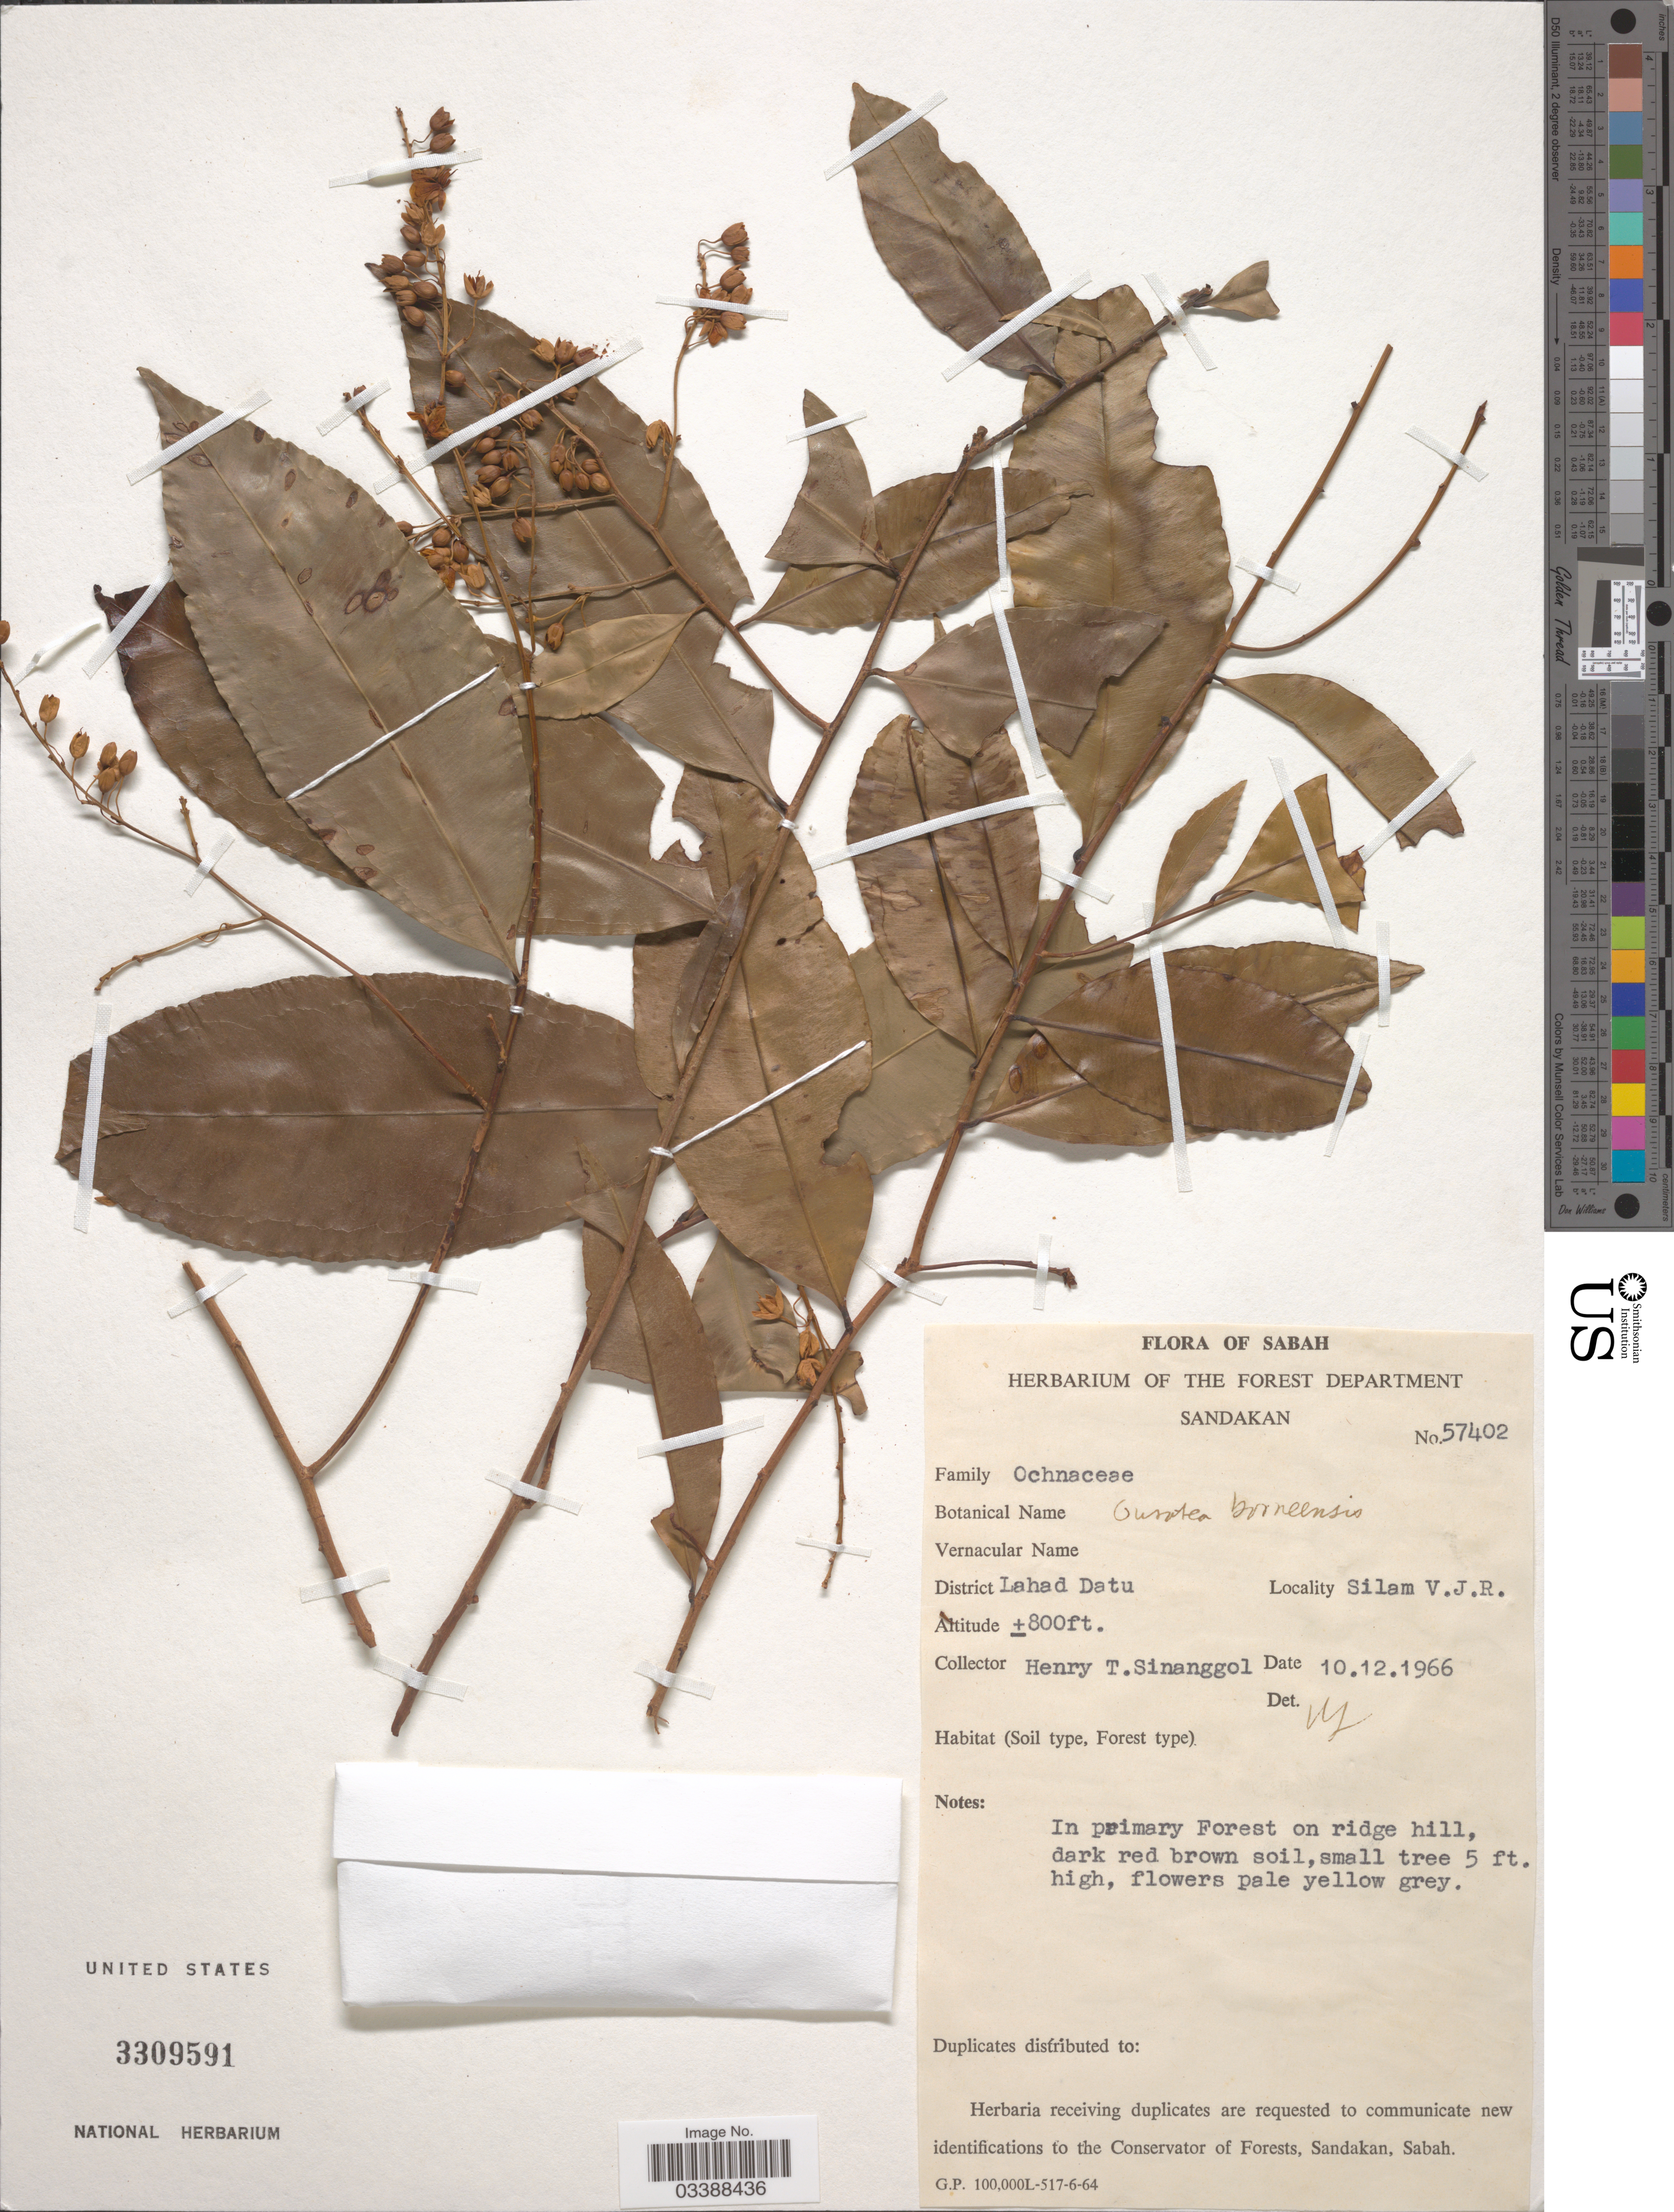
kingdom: Plantae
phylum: Tracheophyta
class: Magnoliopsida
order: Malpighiales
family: Ochnaceae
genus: Ouratea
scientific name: Ouratea borneensis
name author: Bartell.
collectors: H. Sinanggol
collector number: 57402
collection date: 1966-12-10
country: Malaysia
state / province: Sabah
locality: District Lahad Datu. Silam V.J.R.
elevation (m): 244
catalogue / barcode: US 3309591